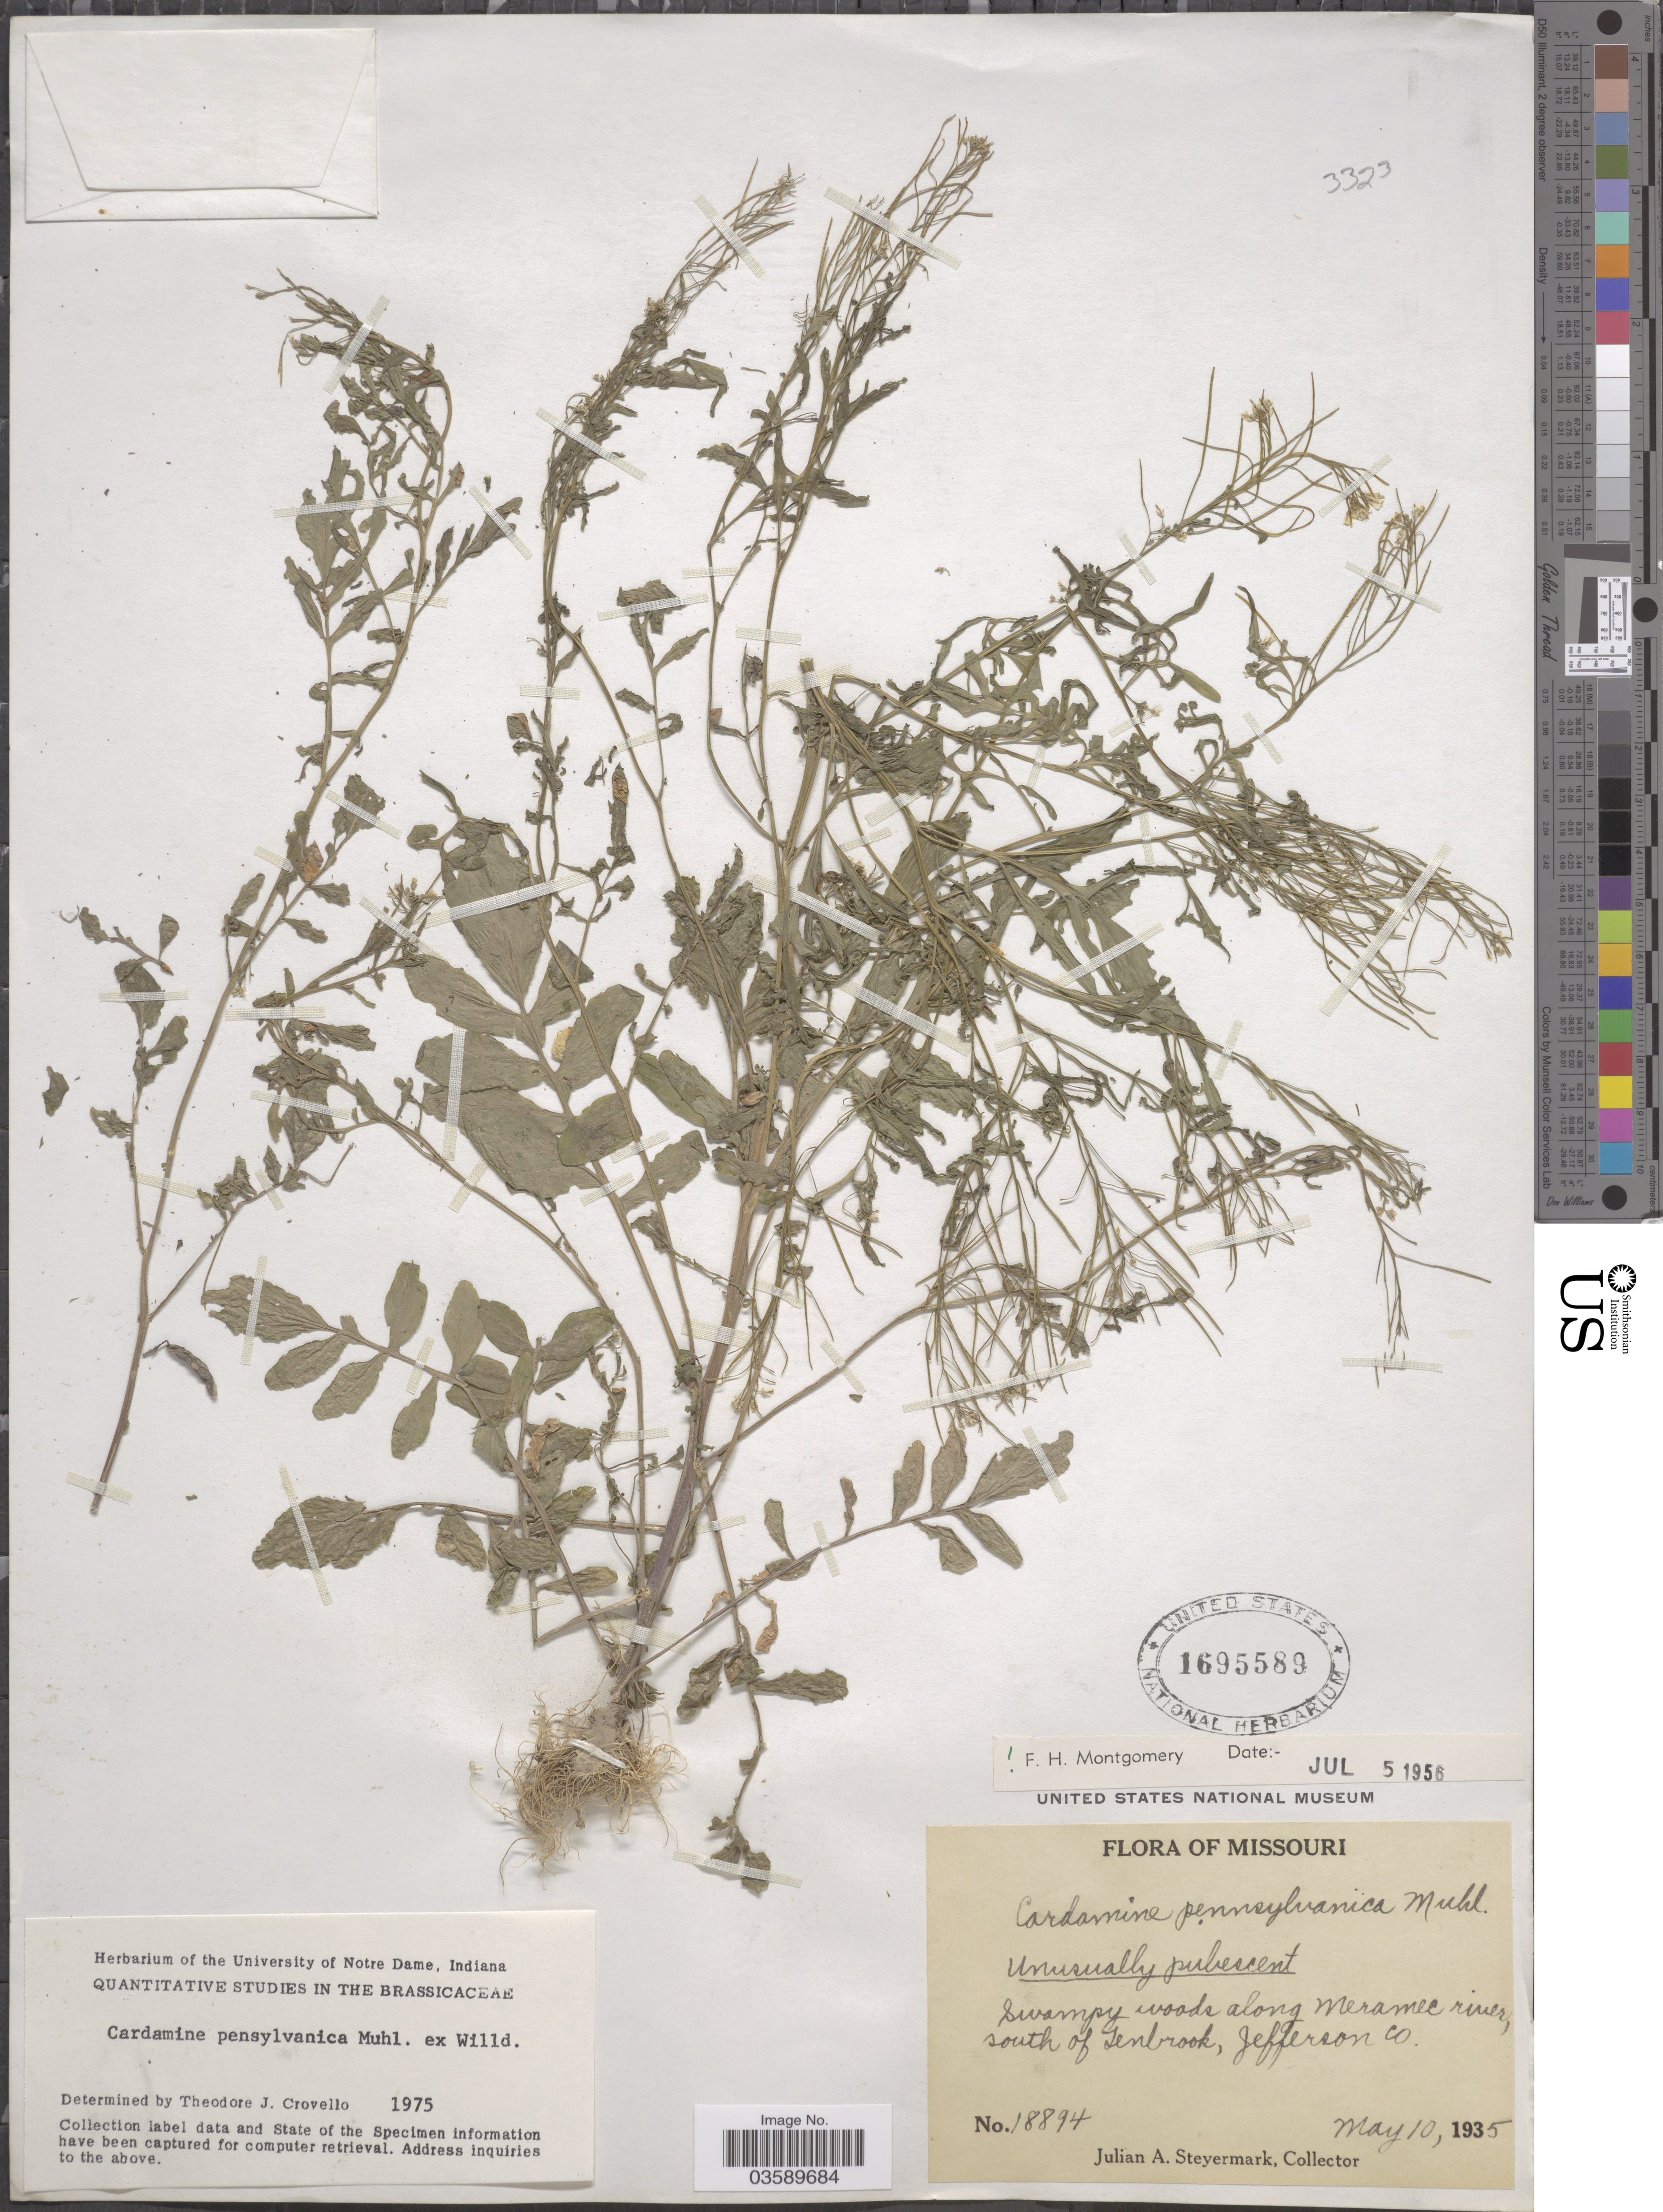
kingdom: Plantae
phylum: Tracheophyta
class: Magnoliopsida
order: Brassicales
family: Brassicaceae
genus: Cardamine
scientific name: Cardamine pensylvanica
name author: Muhl. ex Willd.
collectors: J. Steyermark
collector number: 18894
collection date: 1935-05-10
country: United States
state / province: Missouri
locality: Swampy woods along Meramec river, south of Tenbrook, Jefferson Co.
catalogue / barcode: US 1695589